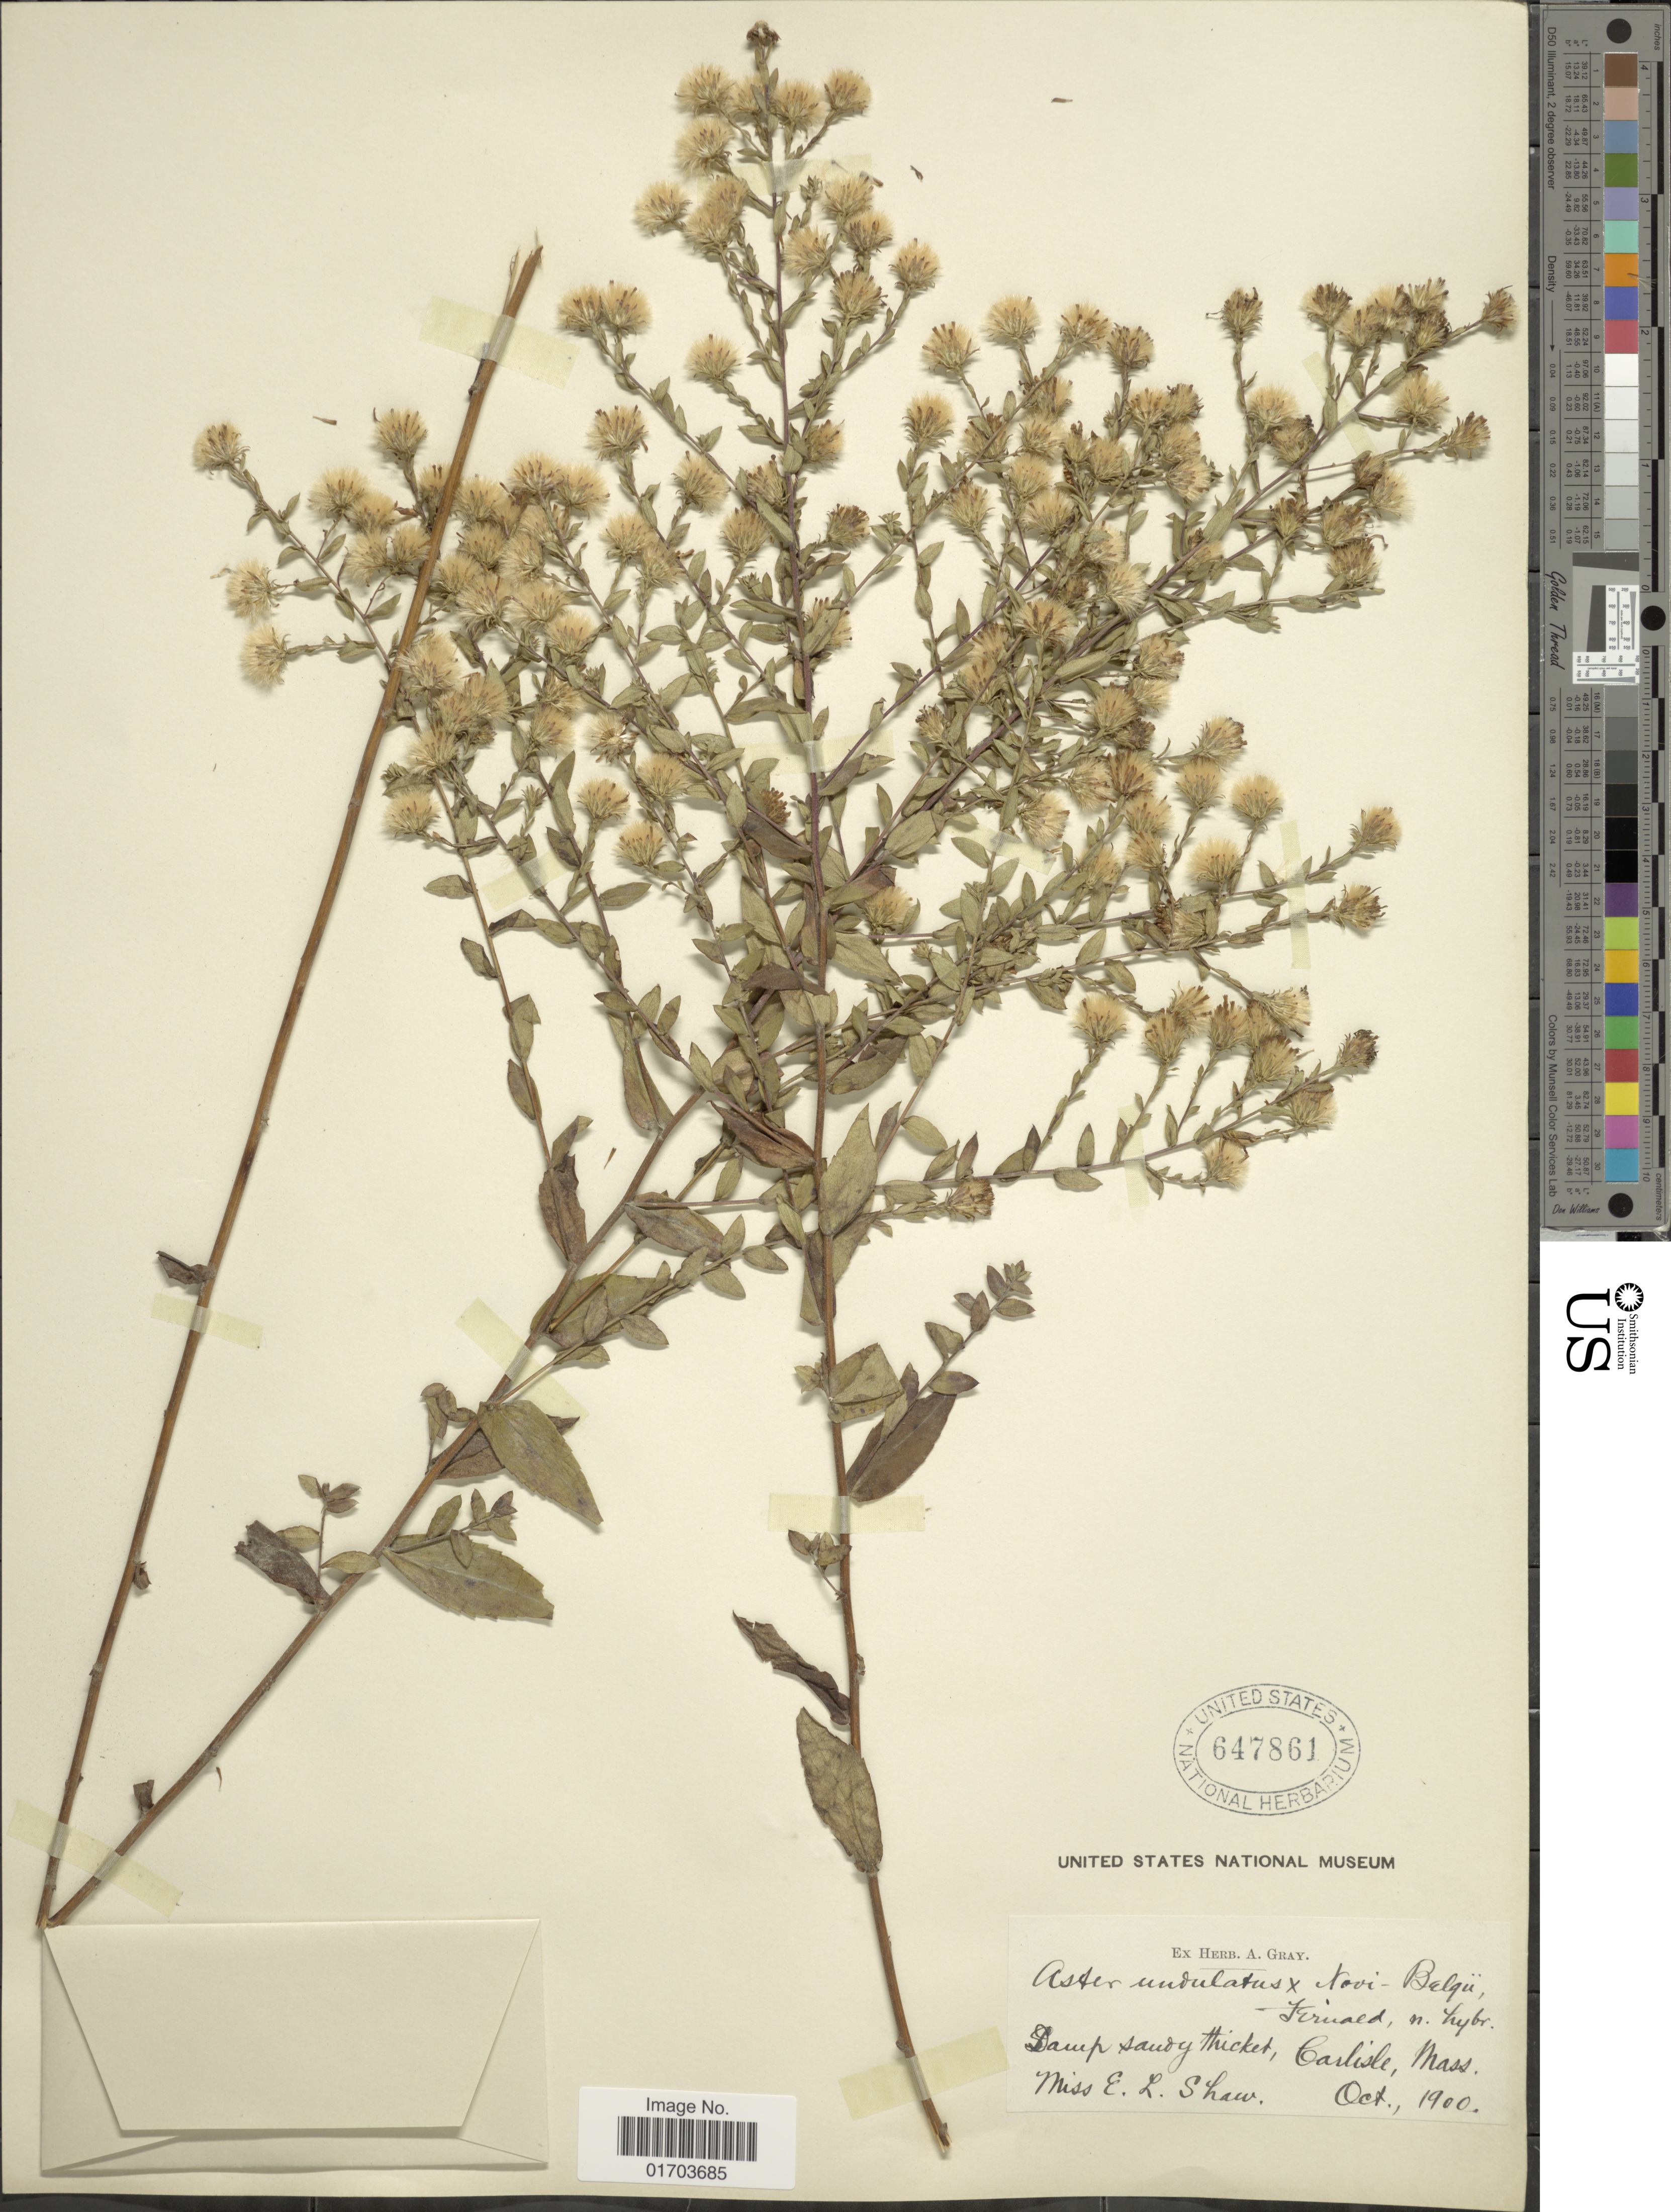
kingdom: Plantae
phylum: Tracheophyta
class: Magnoliopsida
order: Asterales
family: Asteraceae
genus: Symphyotrichum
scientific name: Symphyotrichum undulatum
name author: (L.) G.L. Nesom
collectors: E. Shaw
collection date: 1900-10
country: United States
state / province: Massachusetts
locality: Damp sandy thicket, Carlisle, Mass.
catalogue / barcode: US 647861